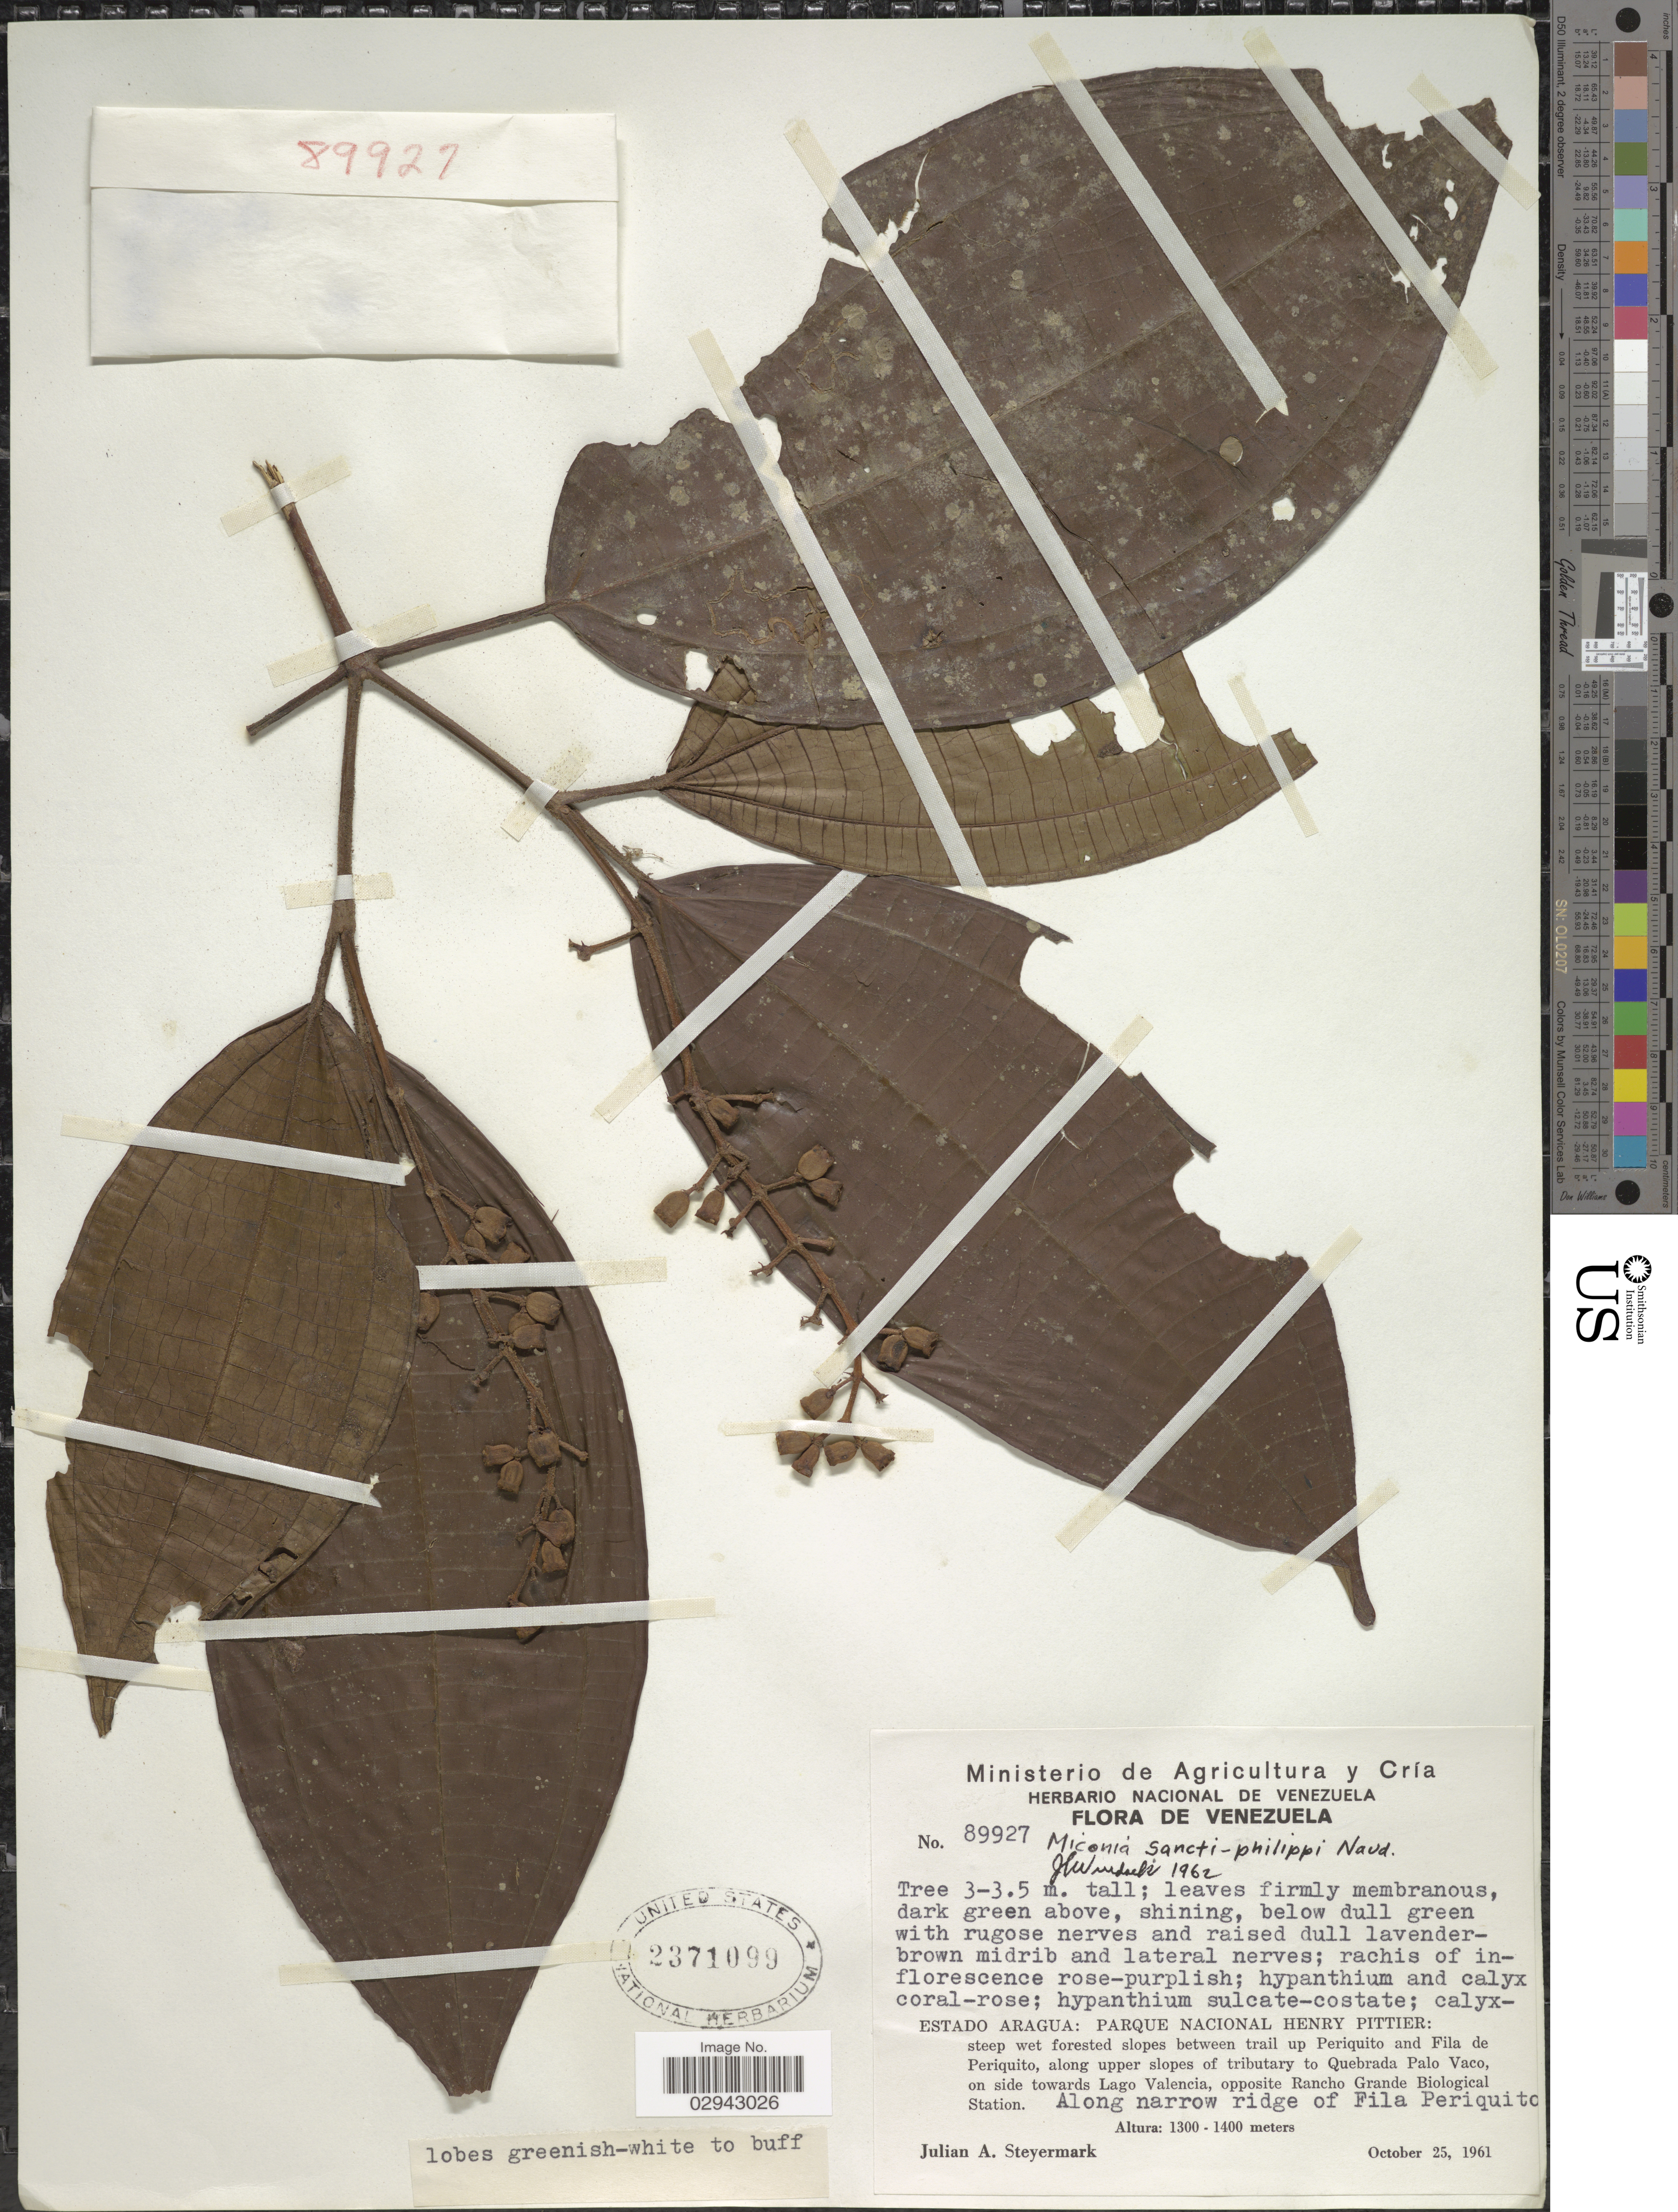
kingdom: Plantae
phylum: Tracheophyta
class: Magnoliopsida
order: Myrtales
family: Melastomataceae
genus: Miconia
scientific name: Miconia sancti-philippi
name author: Naudin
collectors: J. Steyermark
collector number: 89927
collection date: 1961-10-25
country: Venezuela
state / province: Aragua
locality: Parque Nacional Henry Pittier: steep wet forested slopes between trail up Periquito and Fila de Periquito, along upper slopes of tributary to Quebrada Palo Vaco, on side towards Lago Valencia, opposite Rancho Grande Biological Station. Along narrow ridge of Fila Periquito.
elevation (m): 1300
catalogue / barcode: US 2371099